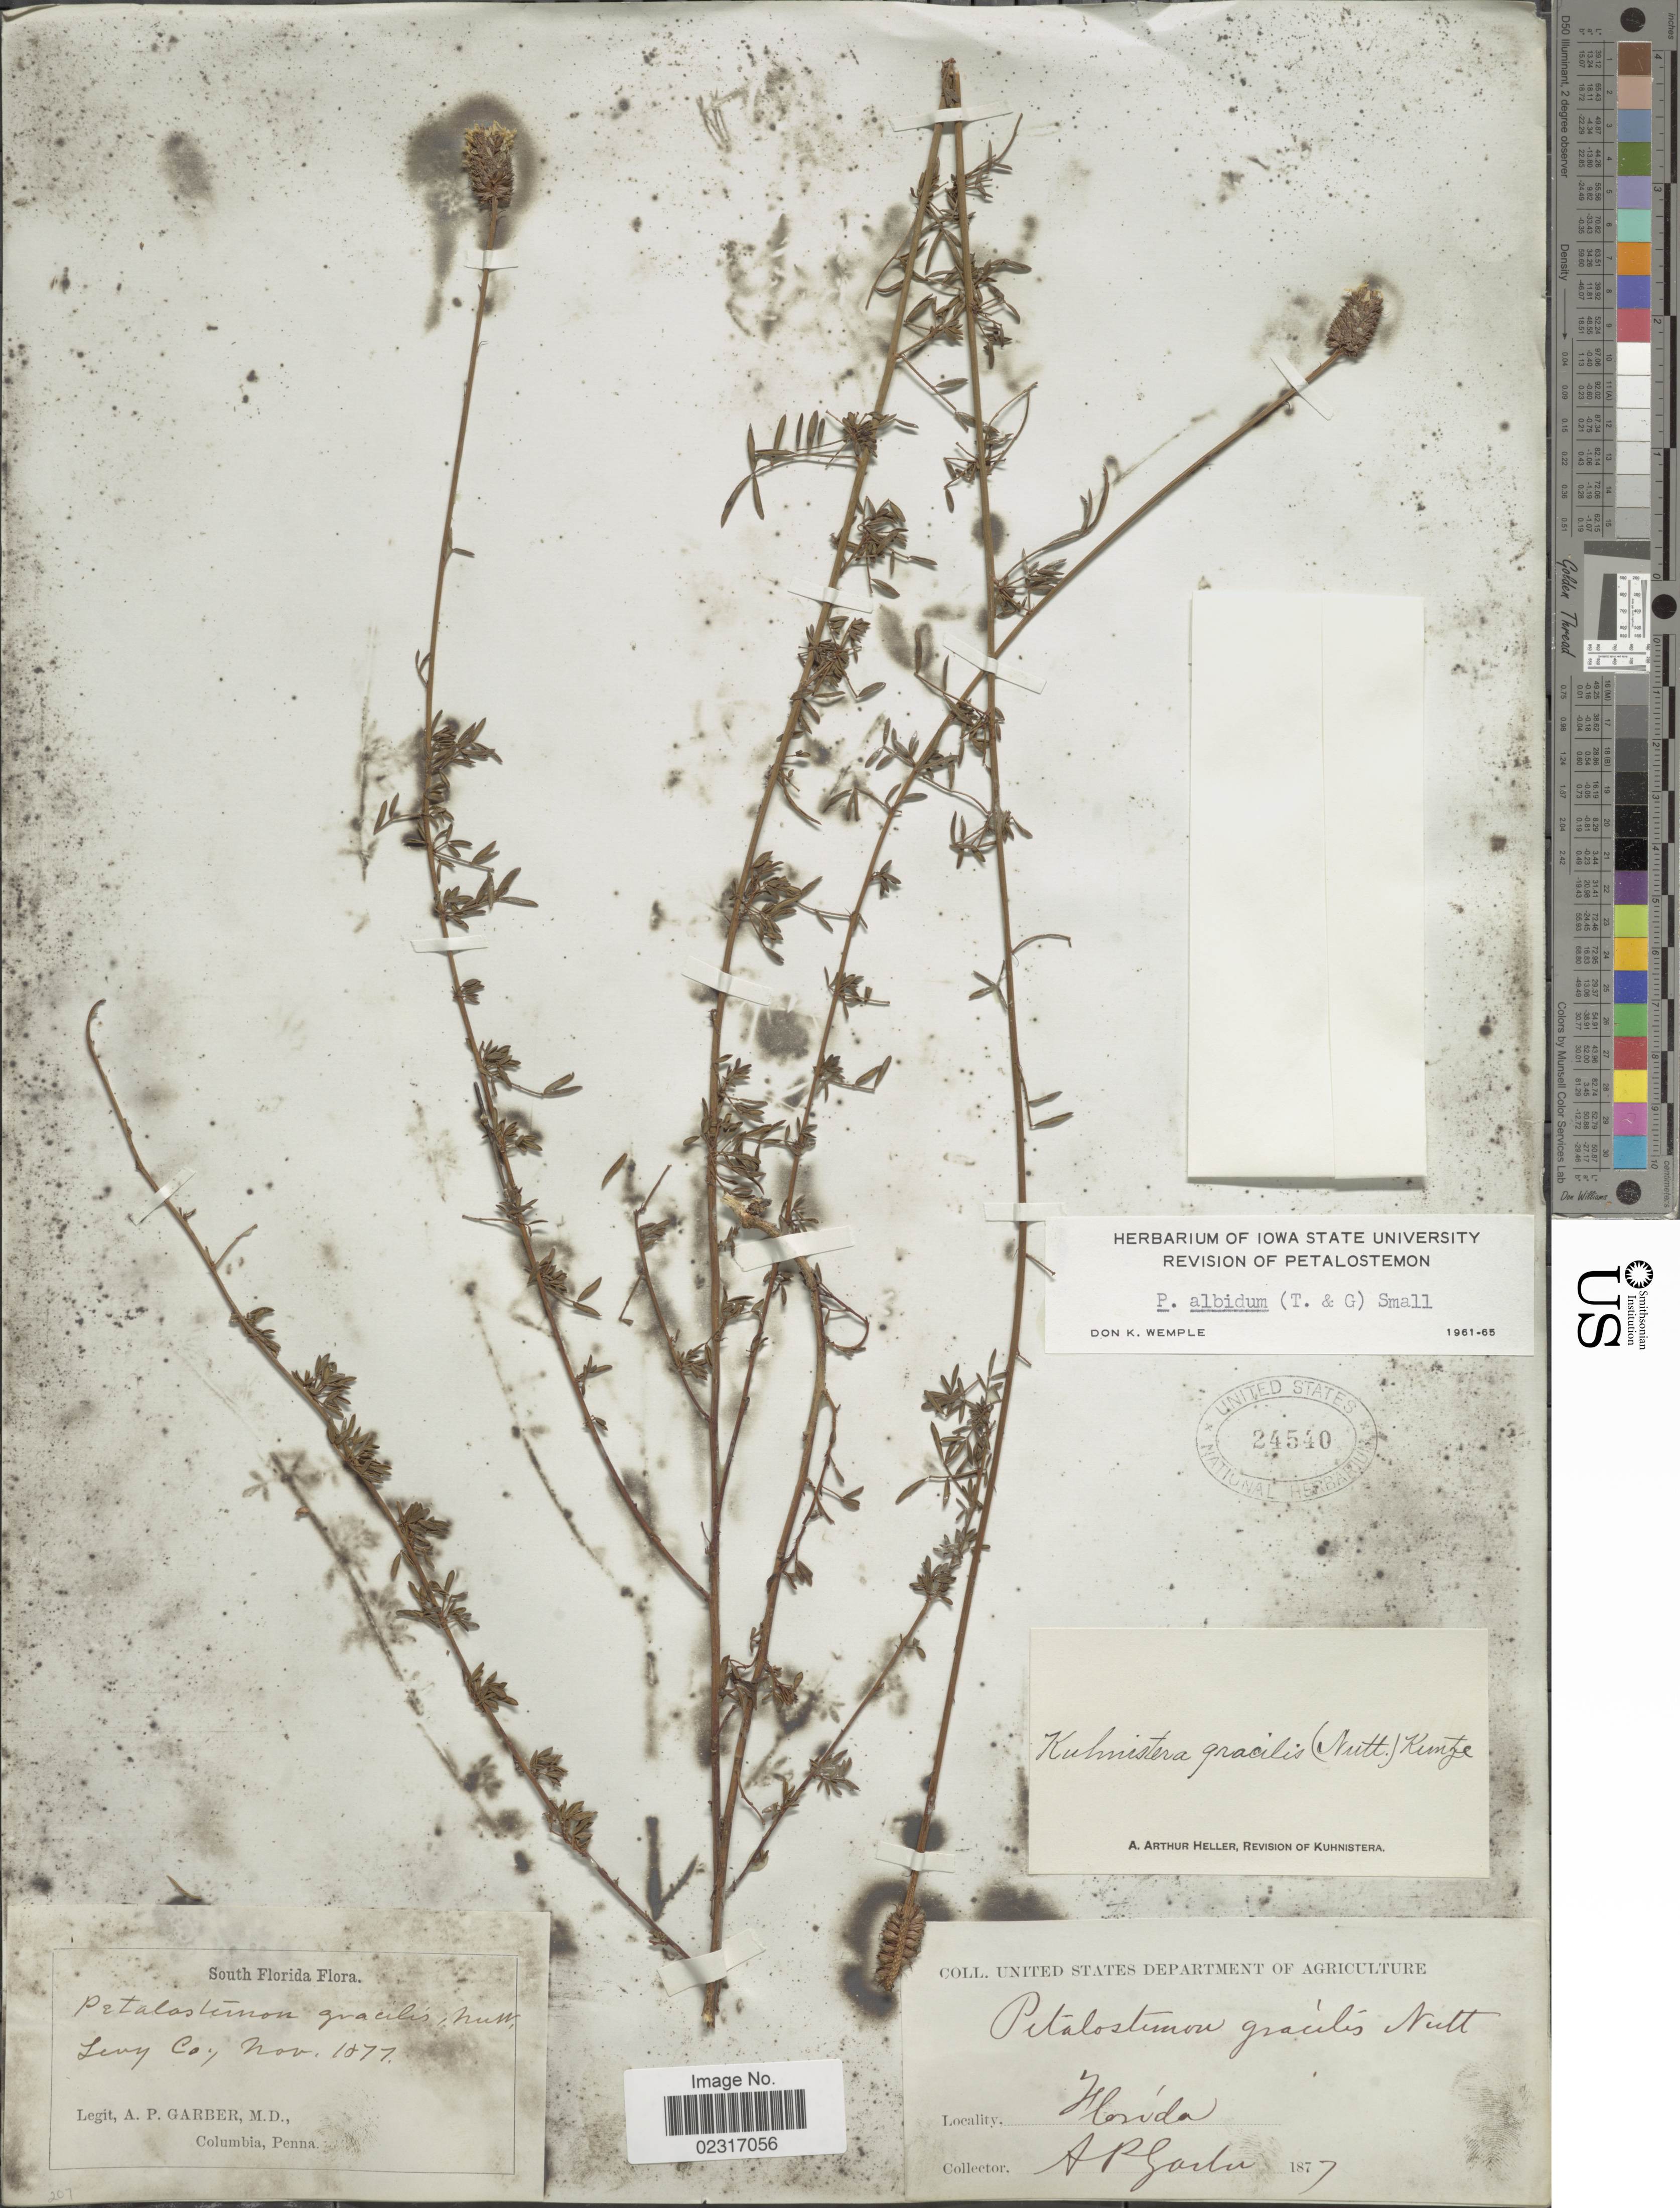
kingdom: Plantae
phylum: Tracheophyta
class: Magnoliopsida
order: Fabales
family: Fabaceae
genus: Dalea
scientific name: Dalea carnea var. albida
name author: (Torr. & A. Gray) Barneby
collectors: A. P. Garber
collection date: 1877-11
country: United States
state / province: Florida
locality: South Florida. Levy Co.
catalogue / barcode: US 24540